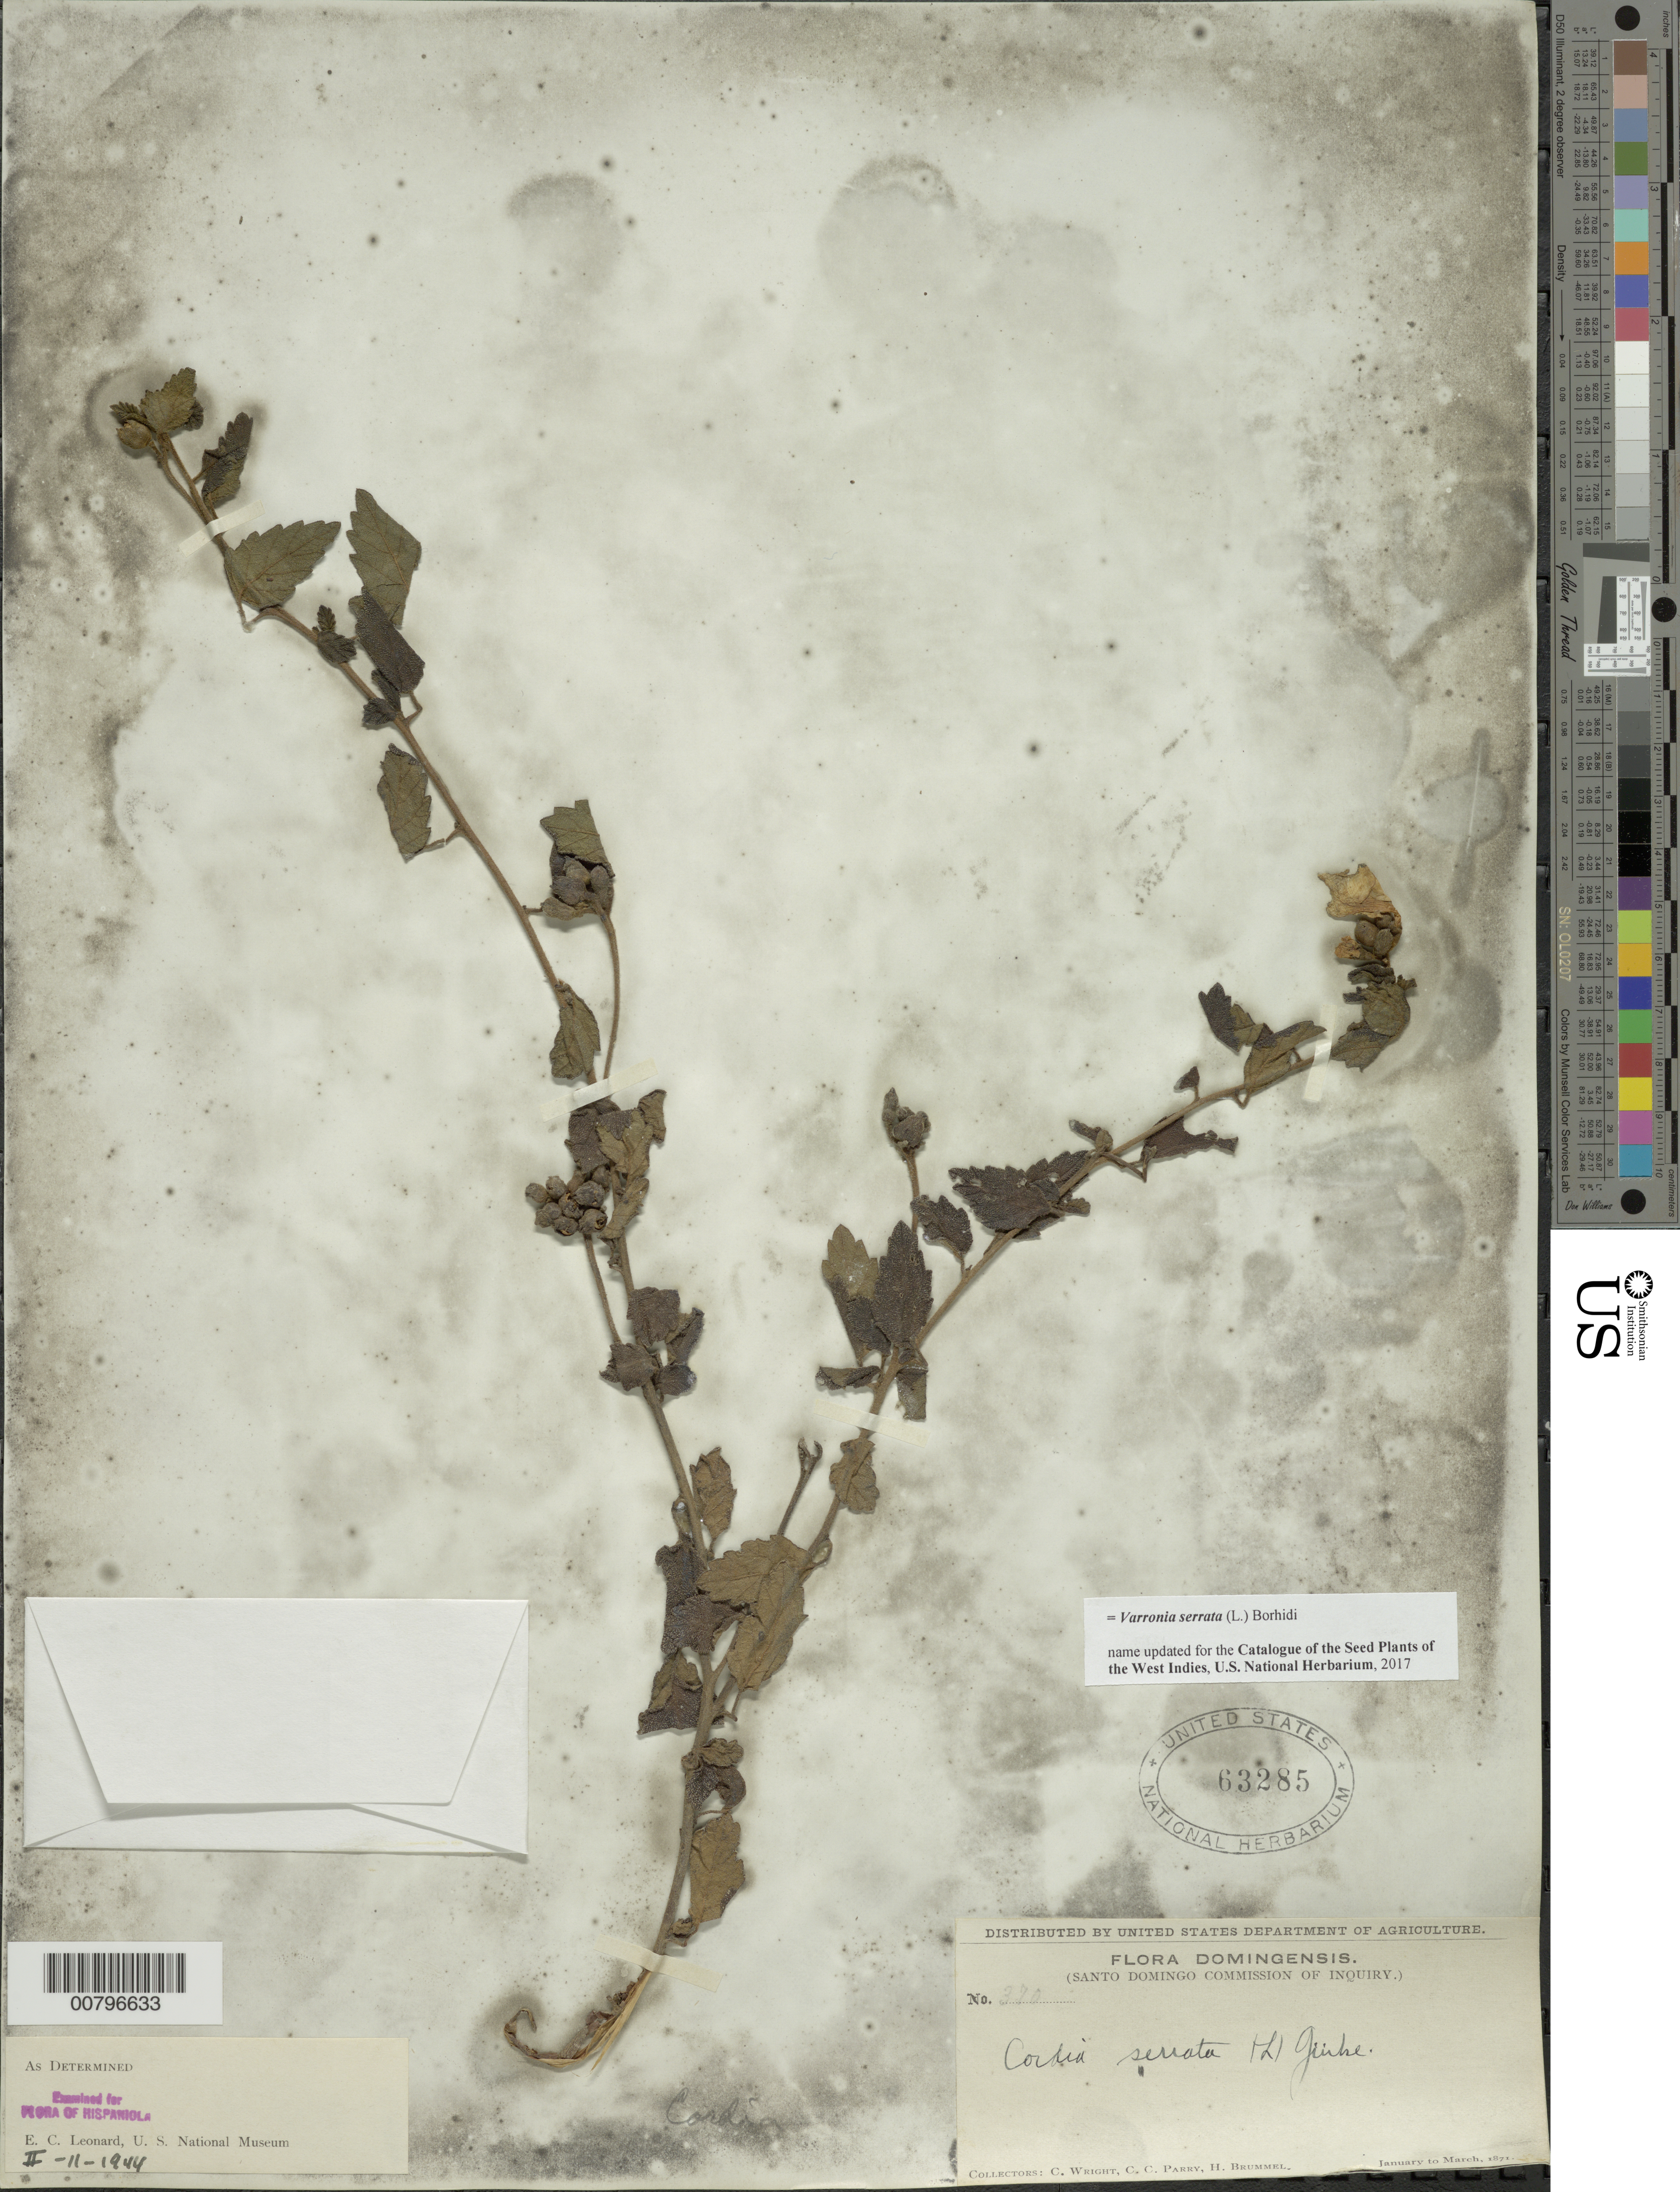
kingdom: Plantae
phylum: Tracheophyta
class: Magnoliopsida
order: Boraginales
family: Cordiaceae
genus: Varronia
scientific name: Varronia serrata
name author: (L.) Borhidi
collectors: C. Wright, C. C. Parry & H. Brummel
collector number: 370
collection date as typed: Jan 1871 to -- Mar 1871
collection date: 1871-01/1871-03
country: Dominican Republic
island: Hispaniola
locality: Santo Domingo Commission of Inquiry.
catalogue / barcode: US 63285